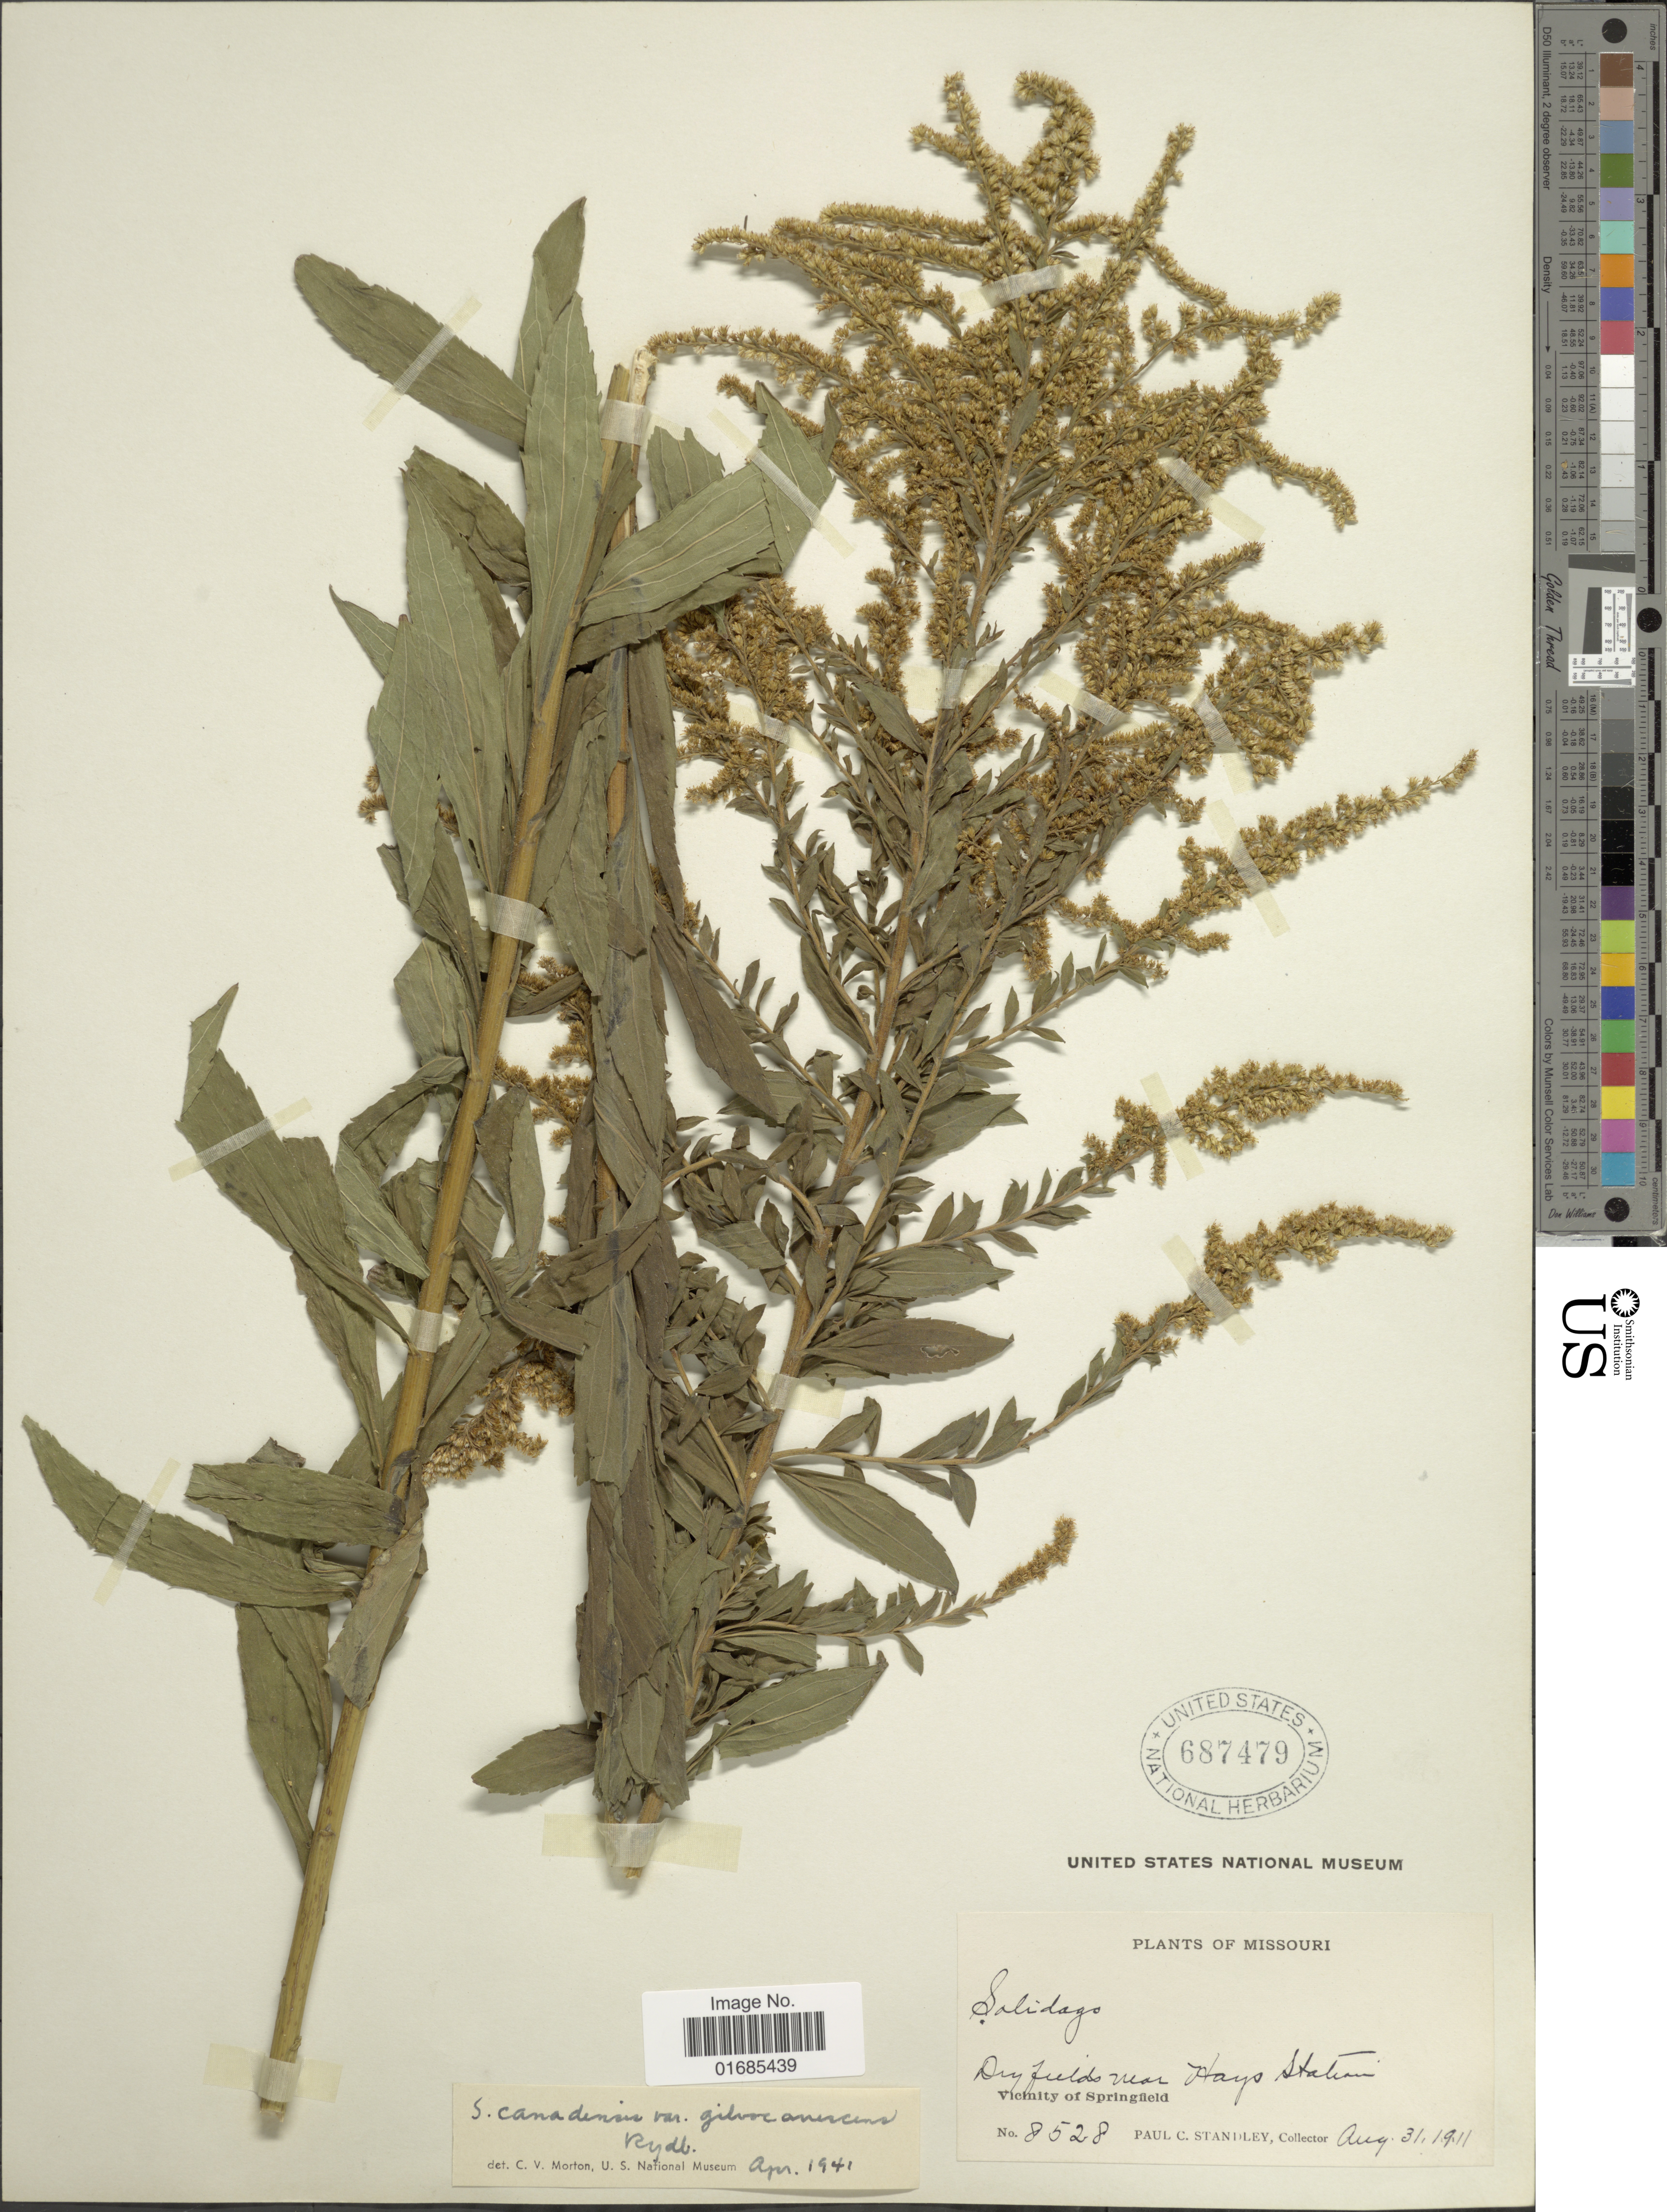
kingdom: Plantae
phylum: Tracheophyta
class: Magnoliopsida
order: Asterales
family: Asteraceae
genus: Solidago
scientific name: Solidago canadensis var. gilvocanescens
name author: Rydb.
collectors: P. C. Standley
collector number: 8528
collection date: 1911-08-31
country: United States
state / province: Missouri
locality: Dry field near hays, Station, Vicinity of Springfield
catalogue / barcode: US 687479